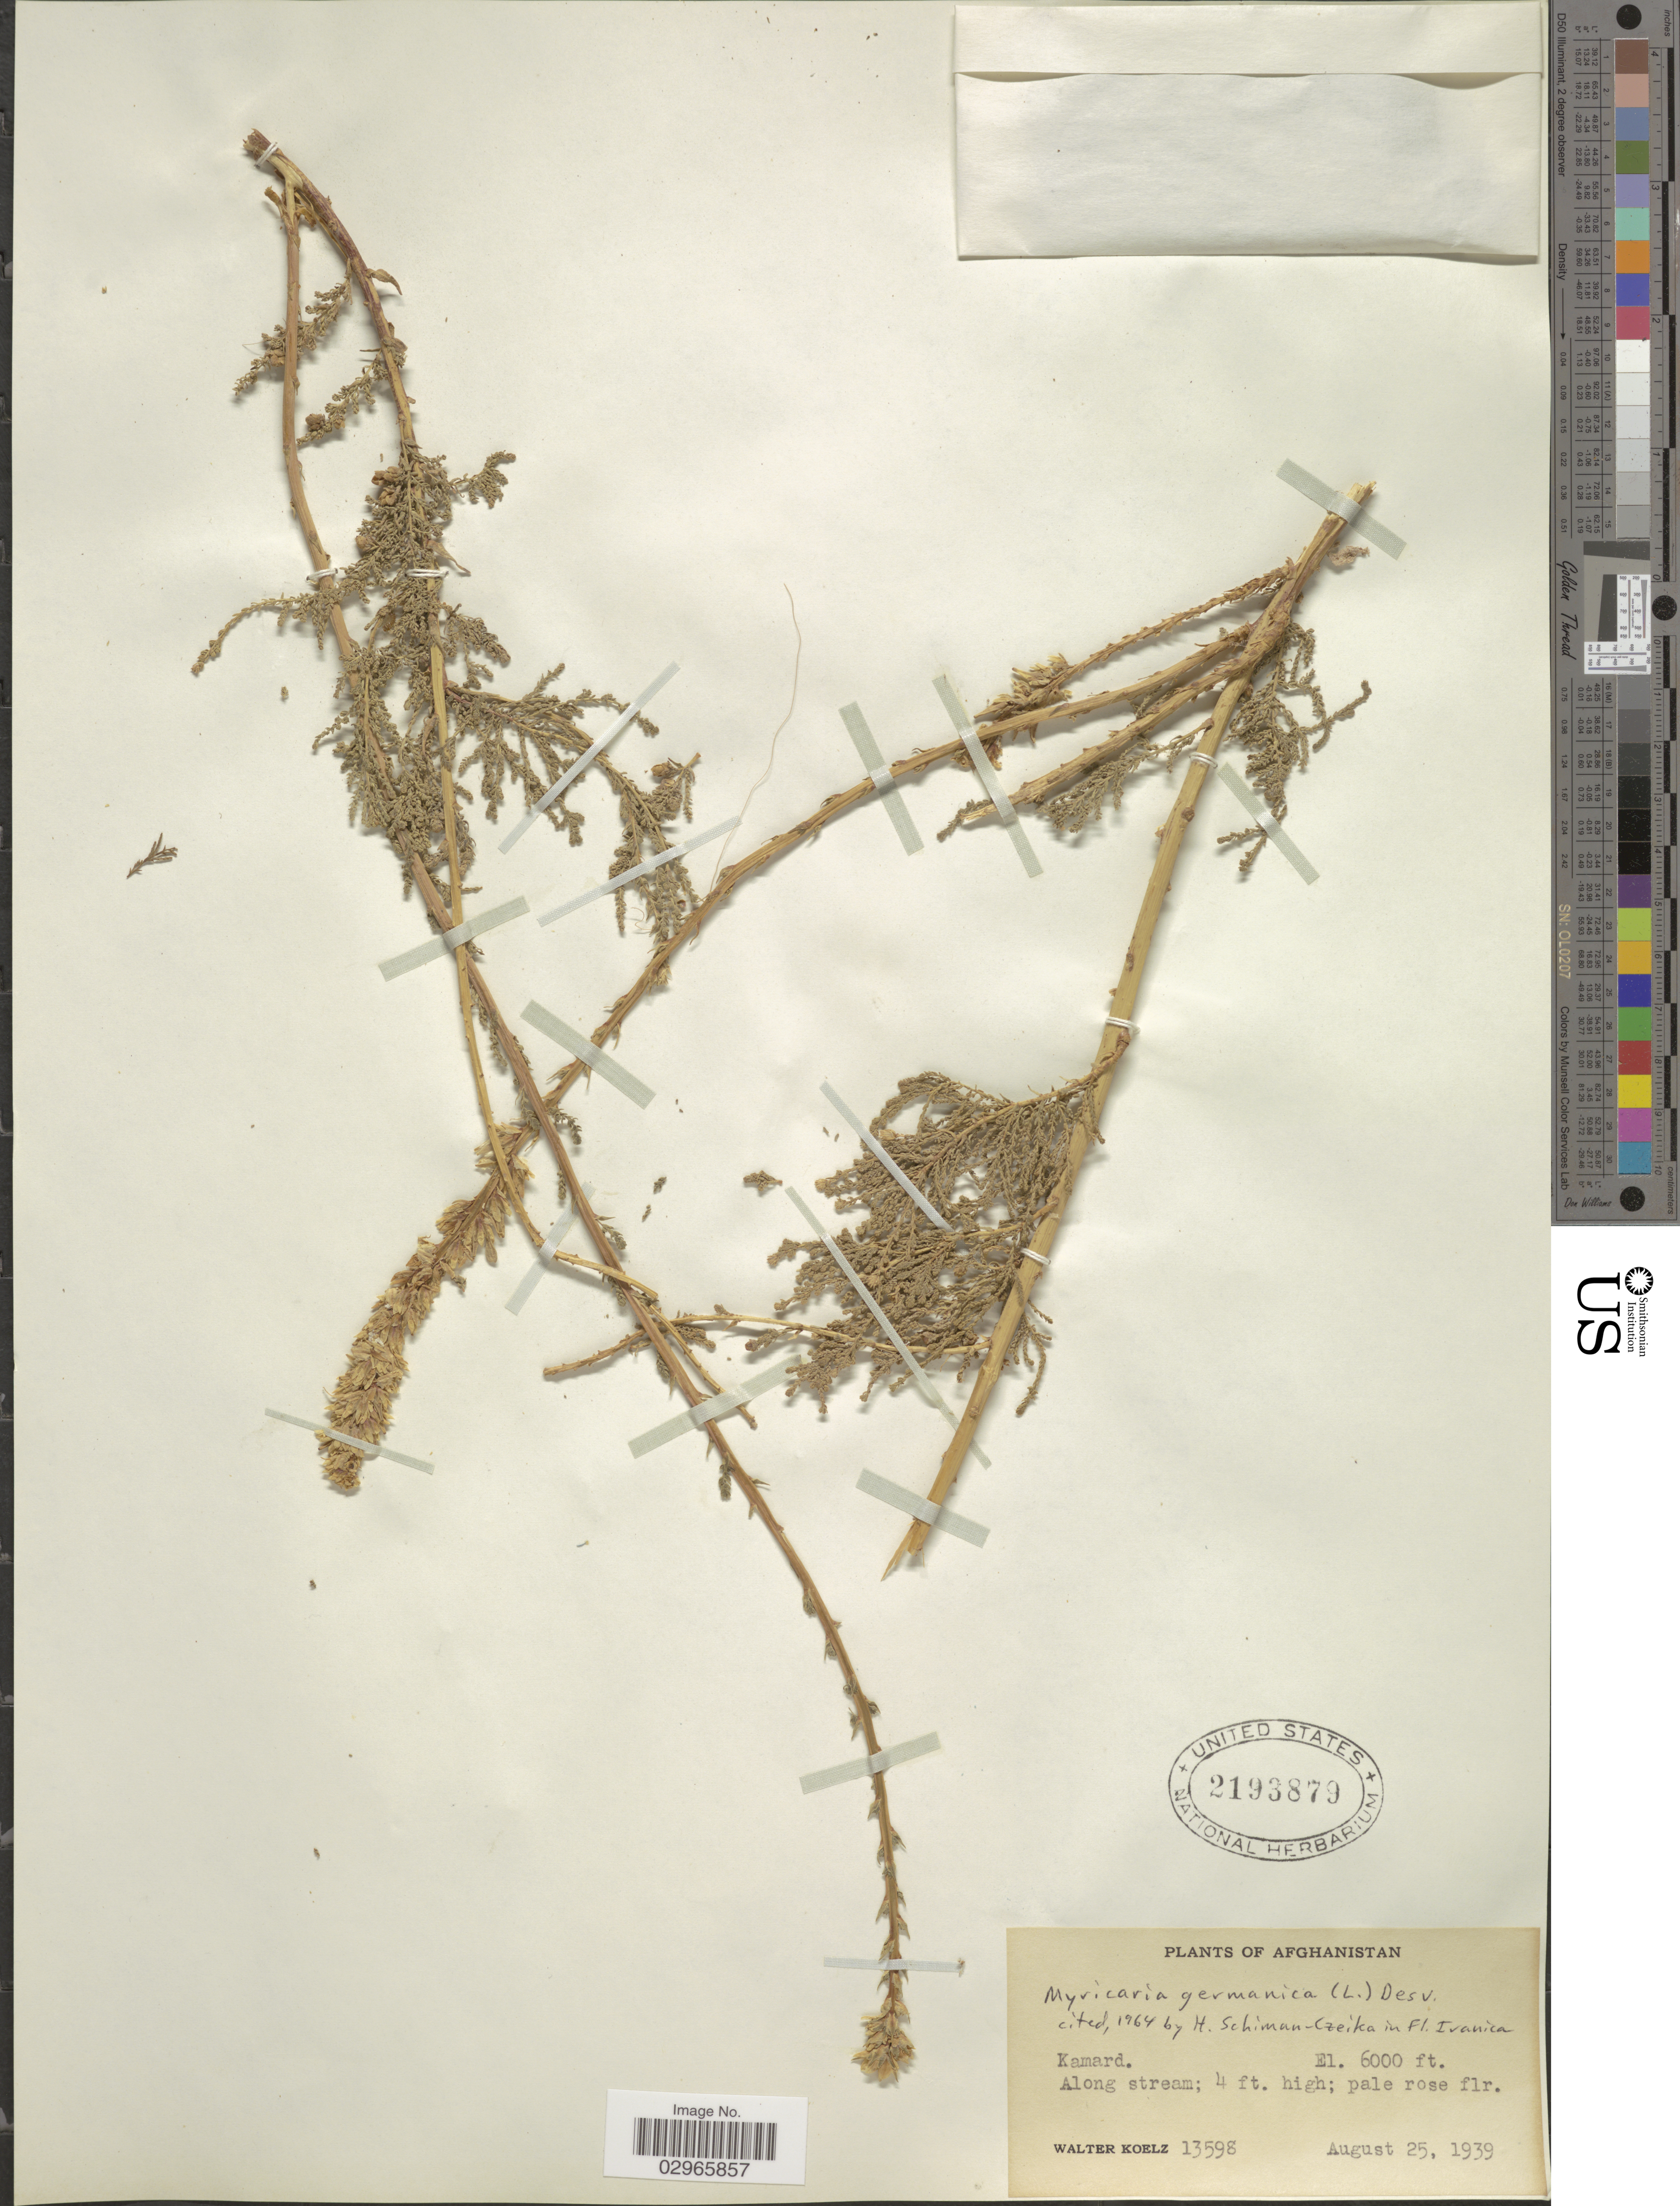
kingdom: Plantae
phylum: Tracheophyta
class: Magnoliopsida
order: Caryophyllales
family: Tamaricaceae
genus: Myricaria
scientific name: Myricaria germanica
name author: (L.) Desv.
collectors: W. N. Koelz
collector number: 13598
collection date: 1939-08-25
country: Afghanistan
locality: Kamard.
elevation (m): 1829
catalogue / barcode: US 2193879